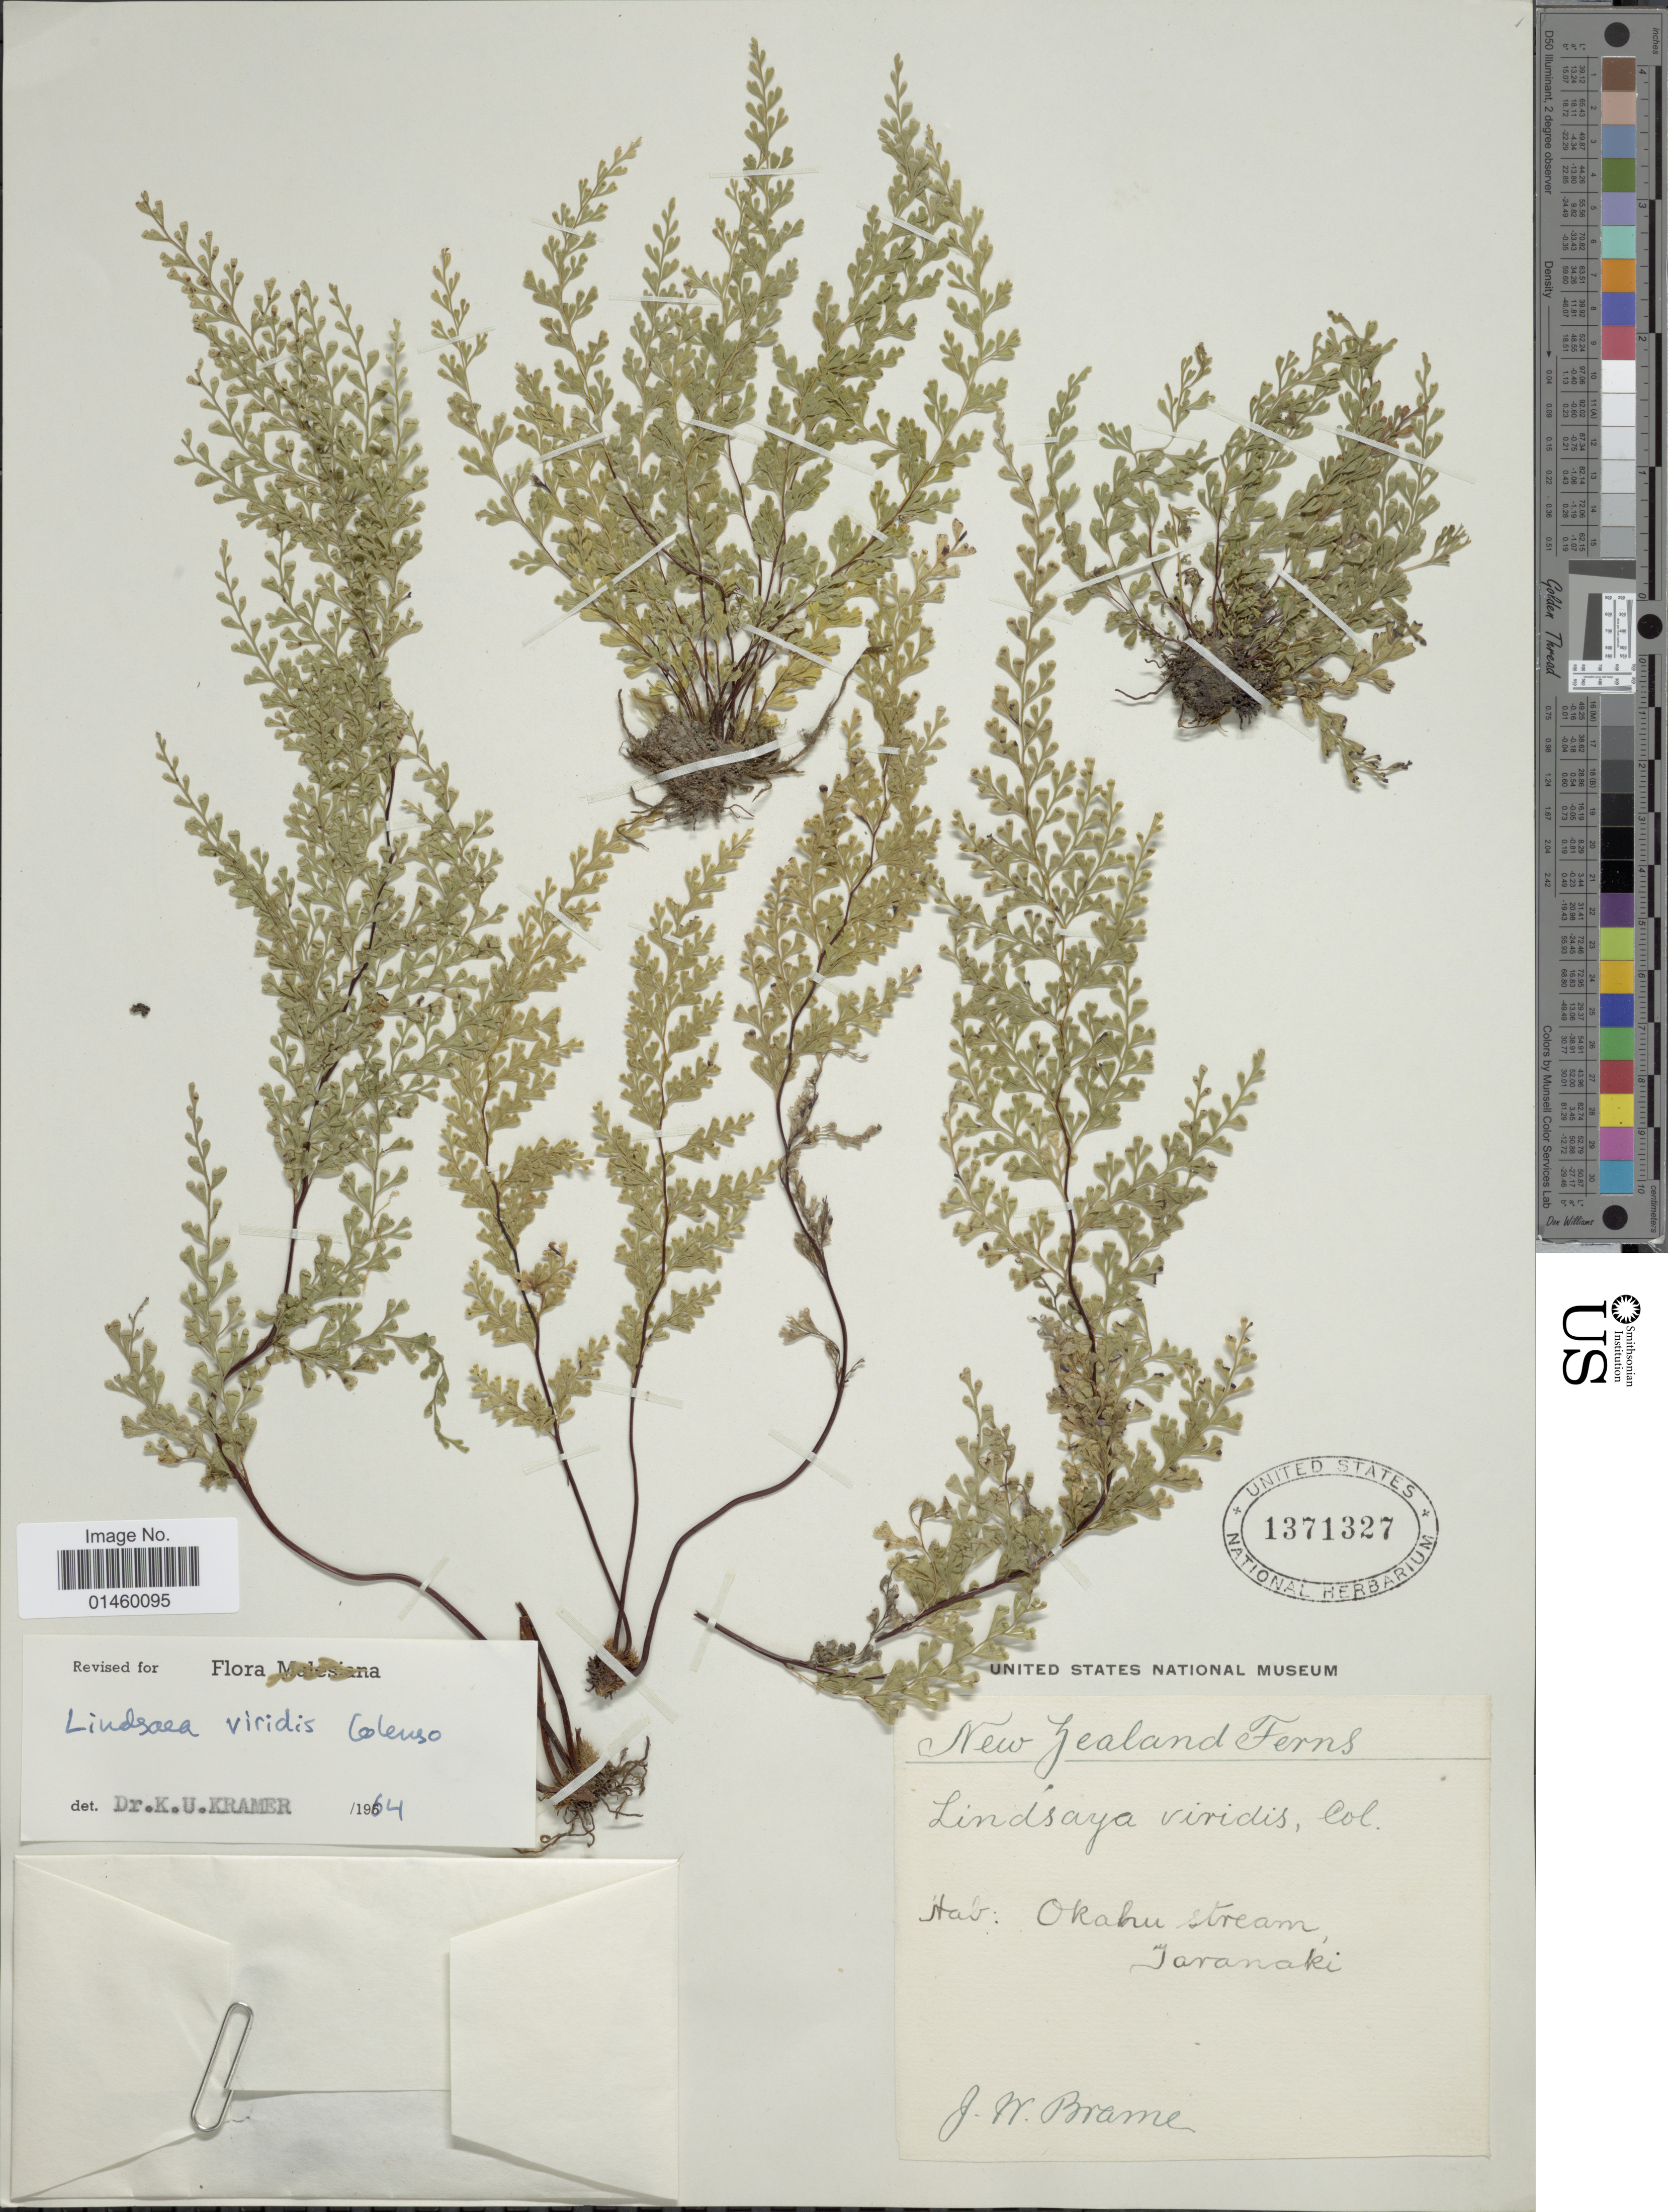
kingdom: Plantae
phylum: Tracheophyta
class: Polypodiopsida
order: Polypodiales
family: Lindsaeaceae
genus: Lindsaea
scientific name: Lindsaea viridis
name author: Copel.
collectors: J. Brame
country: New Zealand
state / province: Taranaki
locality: Okahu stream.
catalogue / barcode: US 1371327